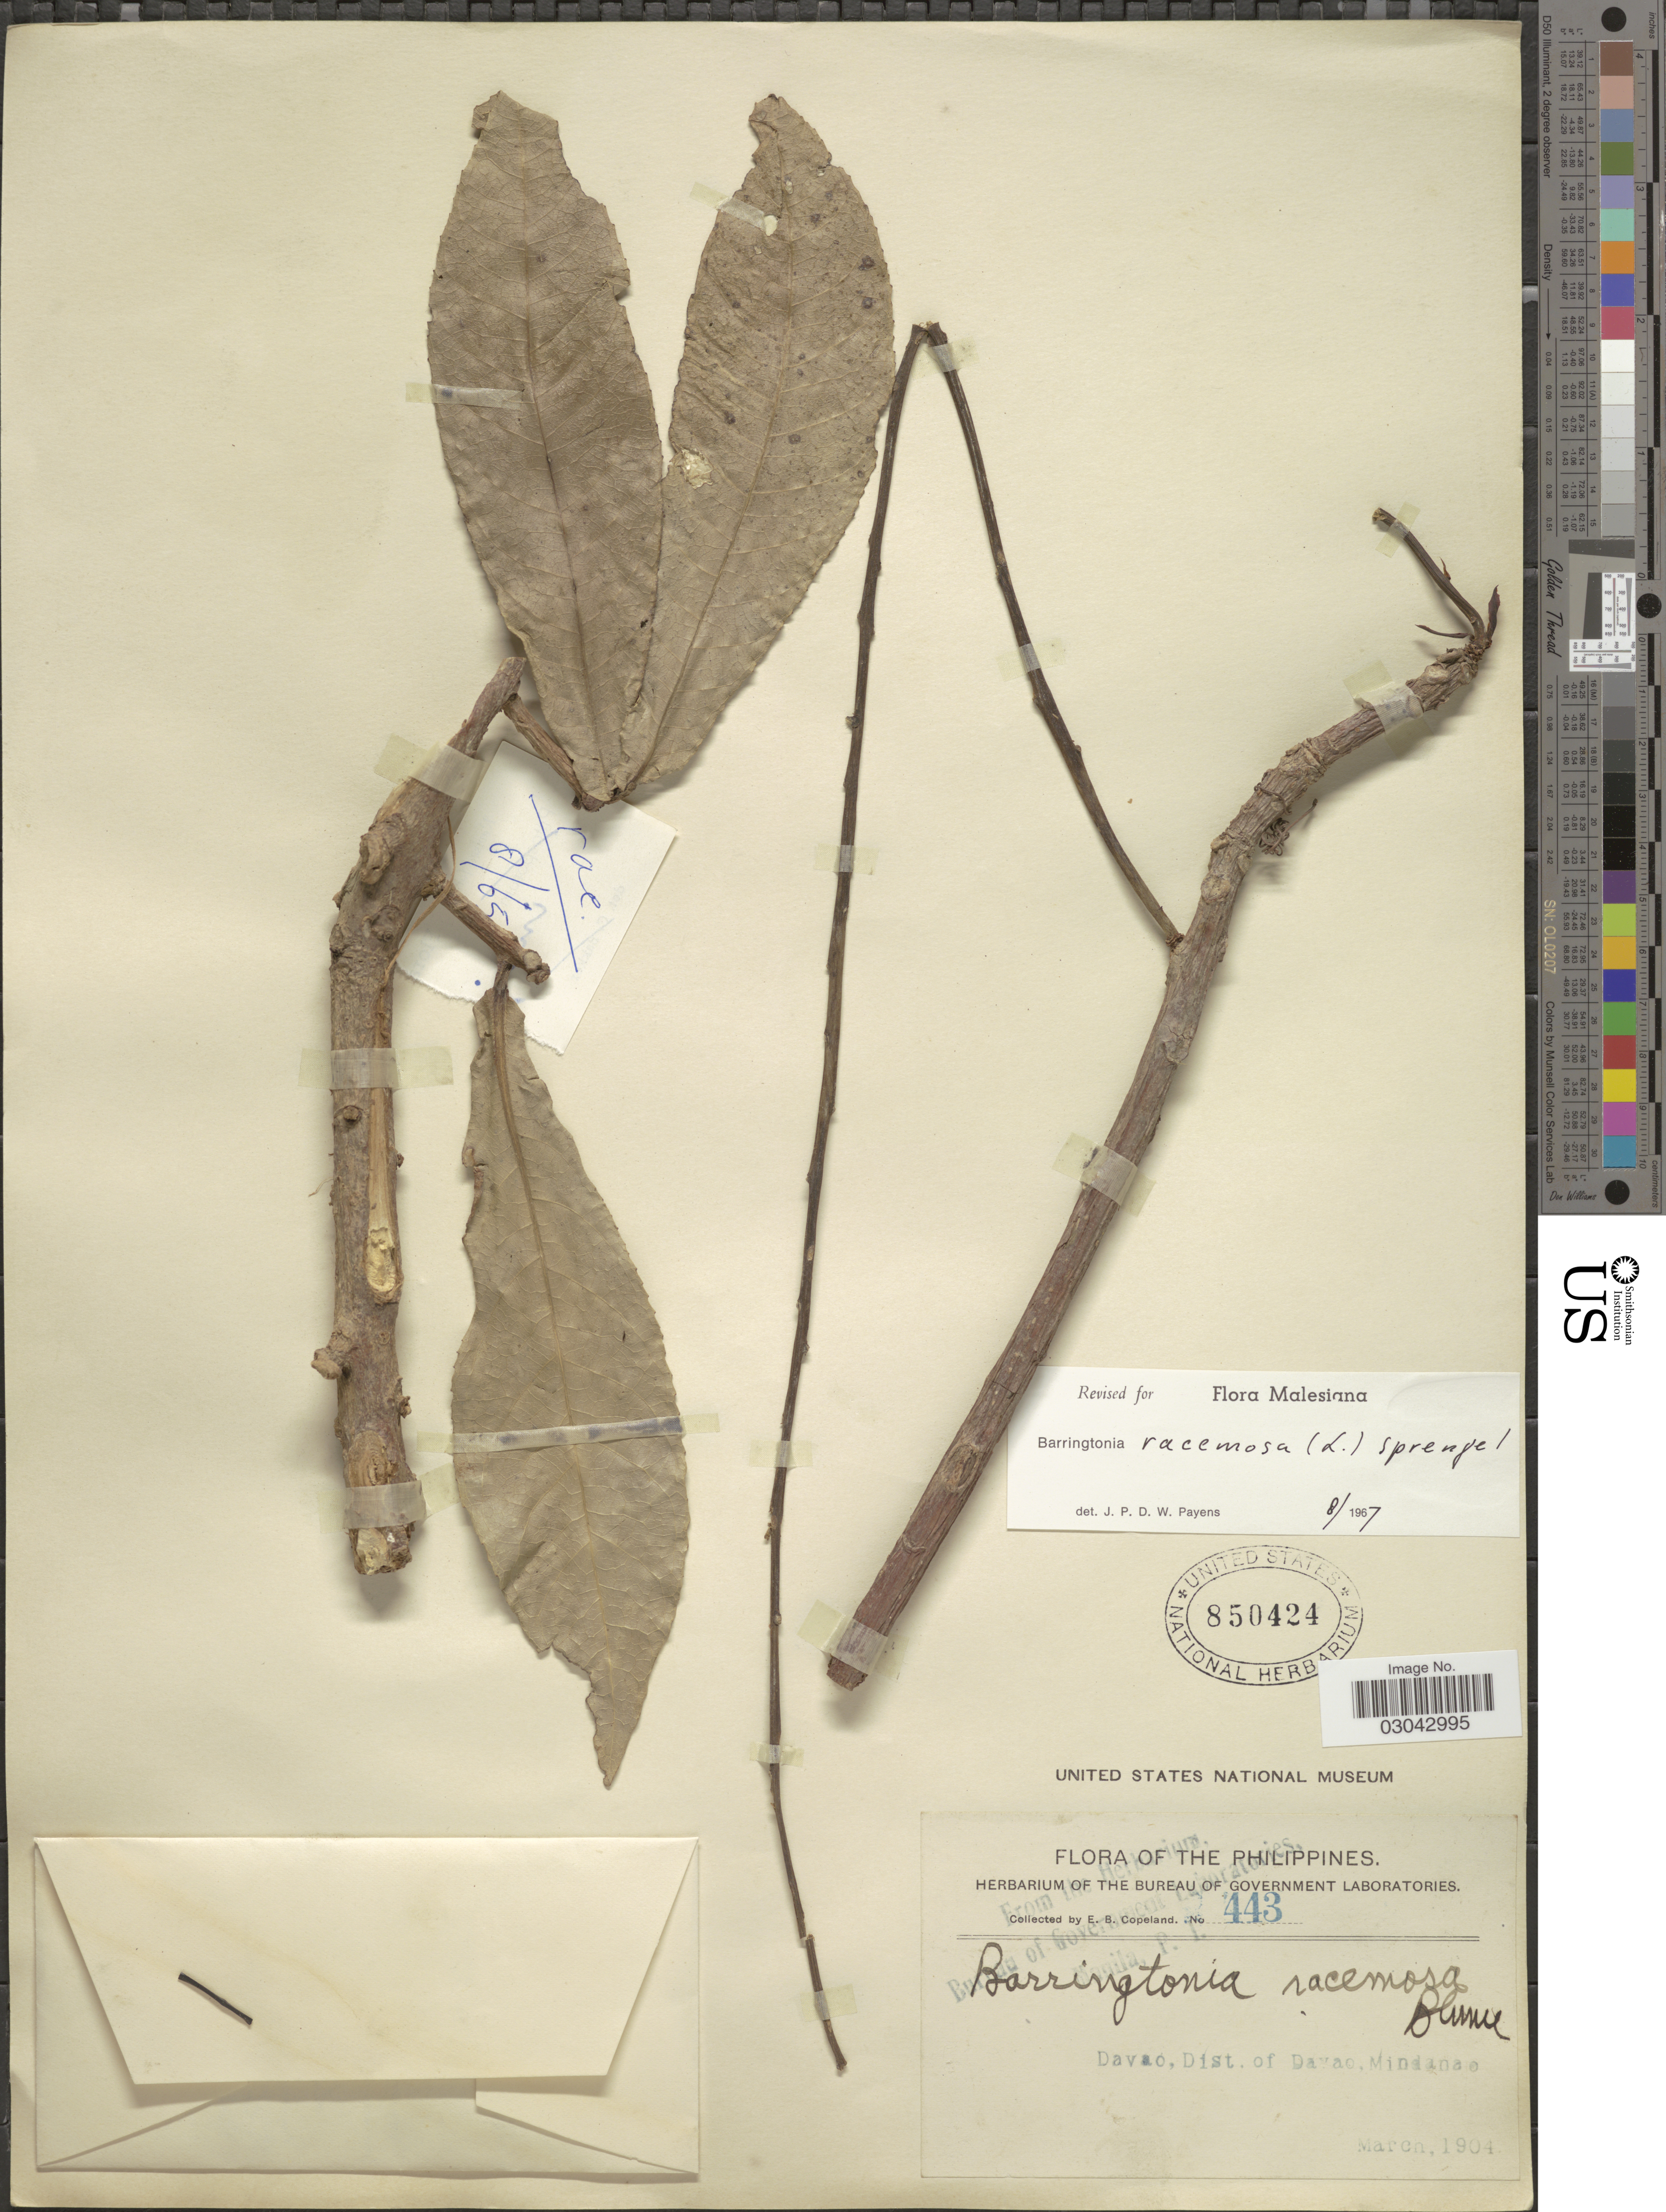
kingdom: Plantae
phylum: Tracheophyta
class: Magnoliopsida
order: Ericales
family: Lecythidaceae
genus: Barringtonia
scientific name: Barringtonia racemosa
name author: (L.) Spreng.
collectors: E. B. Copeland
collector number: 443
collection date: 1904-03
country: Philippines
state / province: Davao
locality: Davao, Dist. of Davao, Mindanao.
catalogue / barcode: US 850424